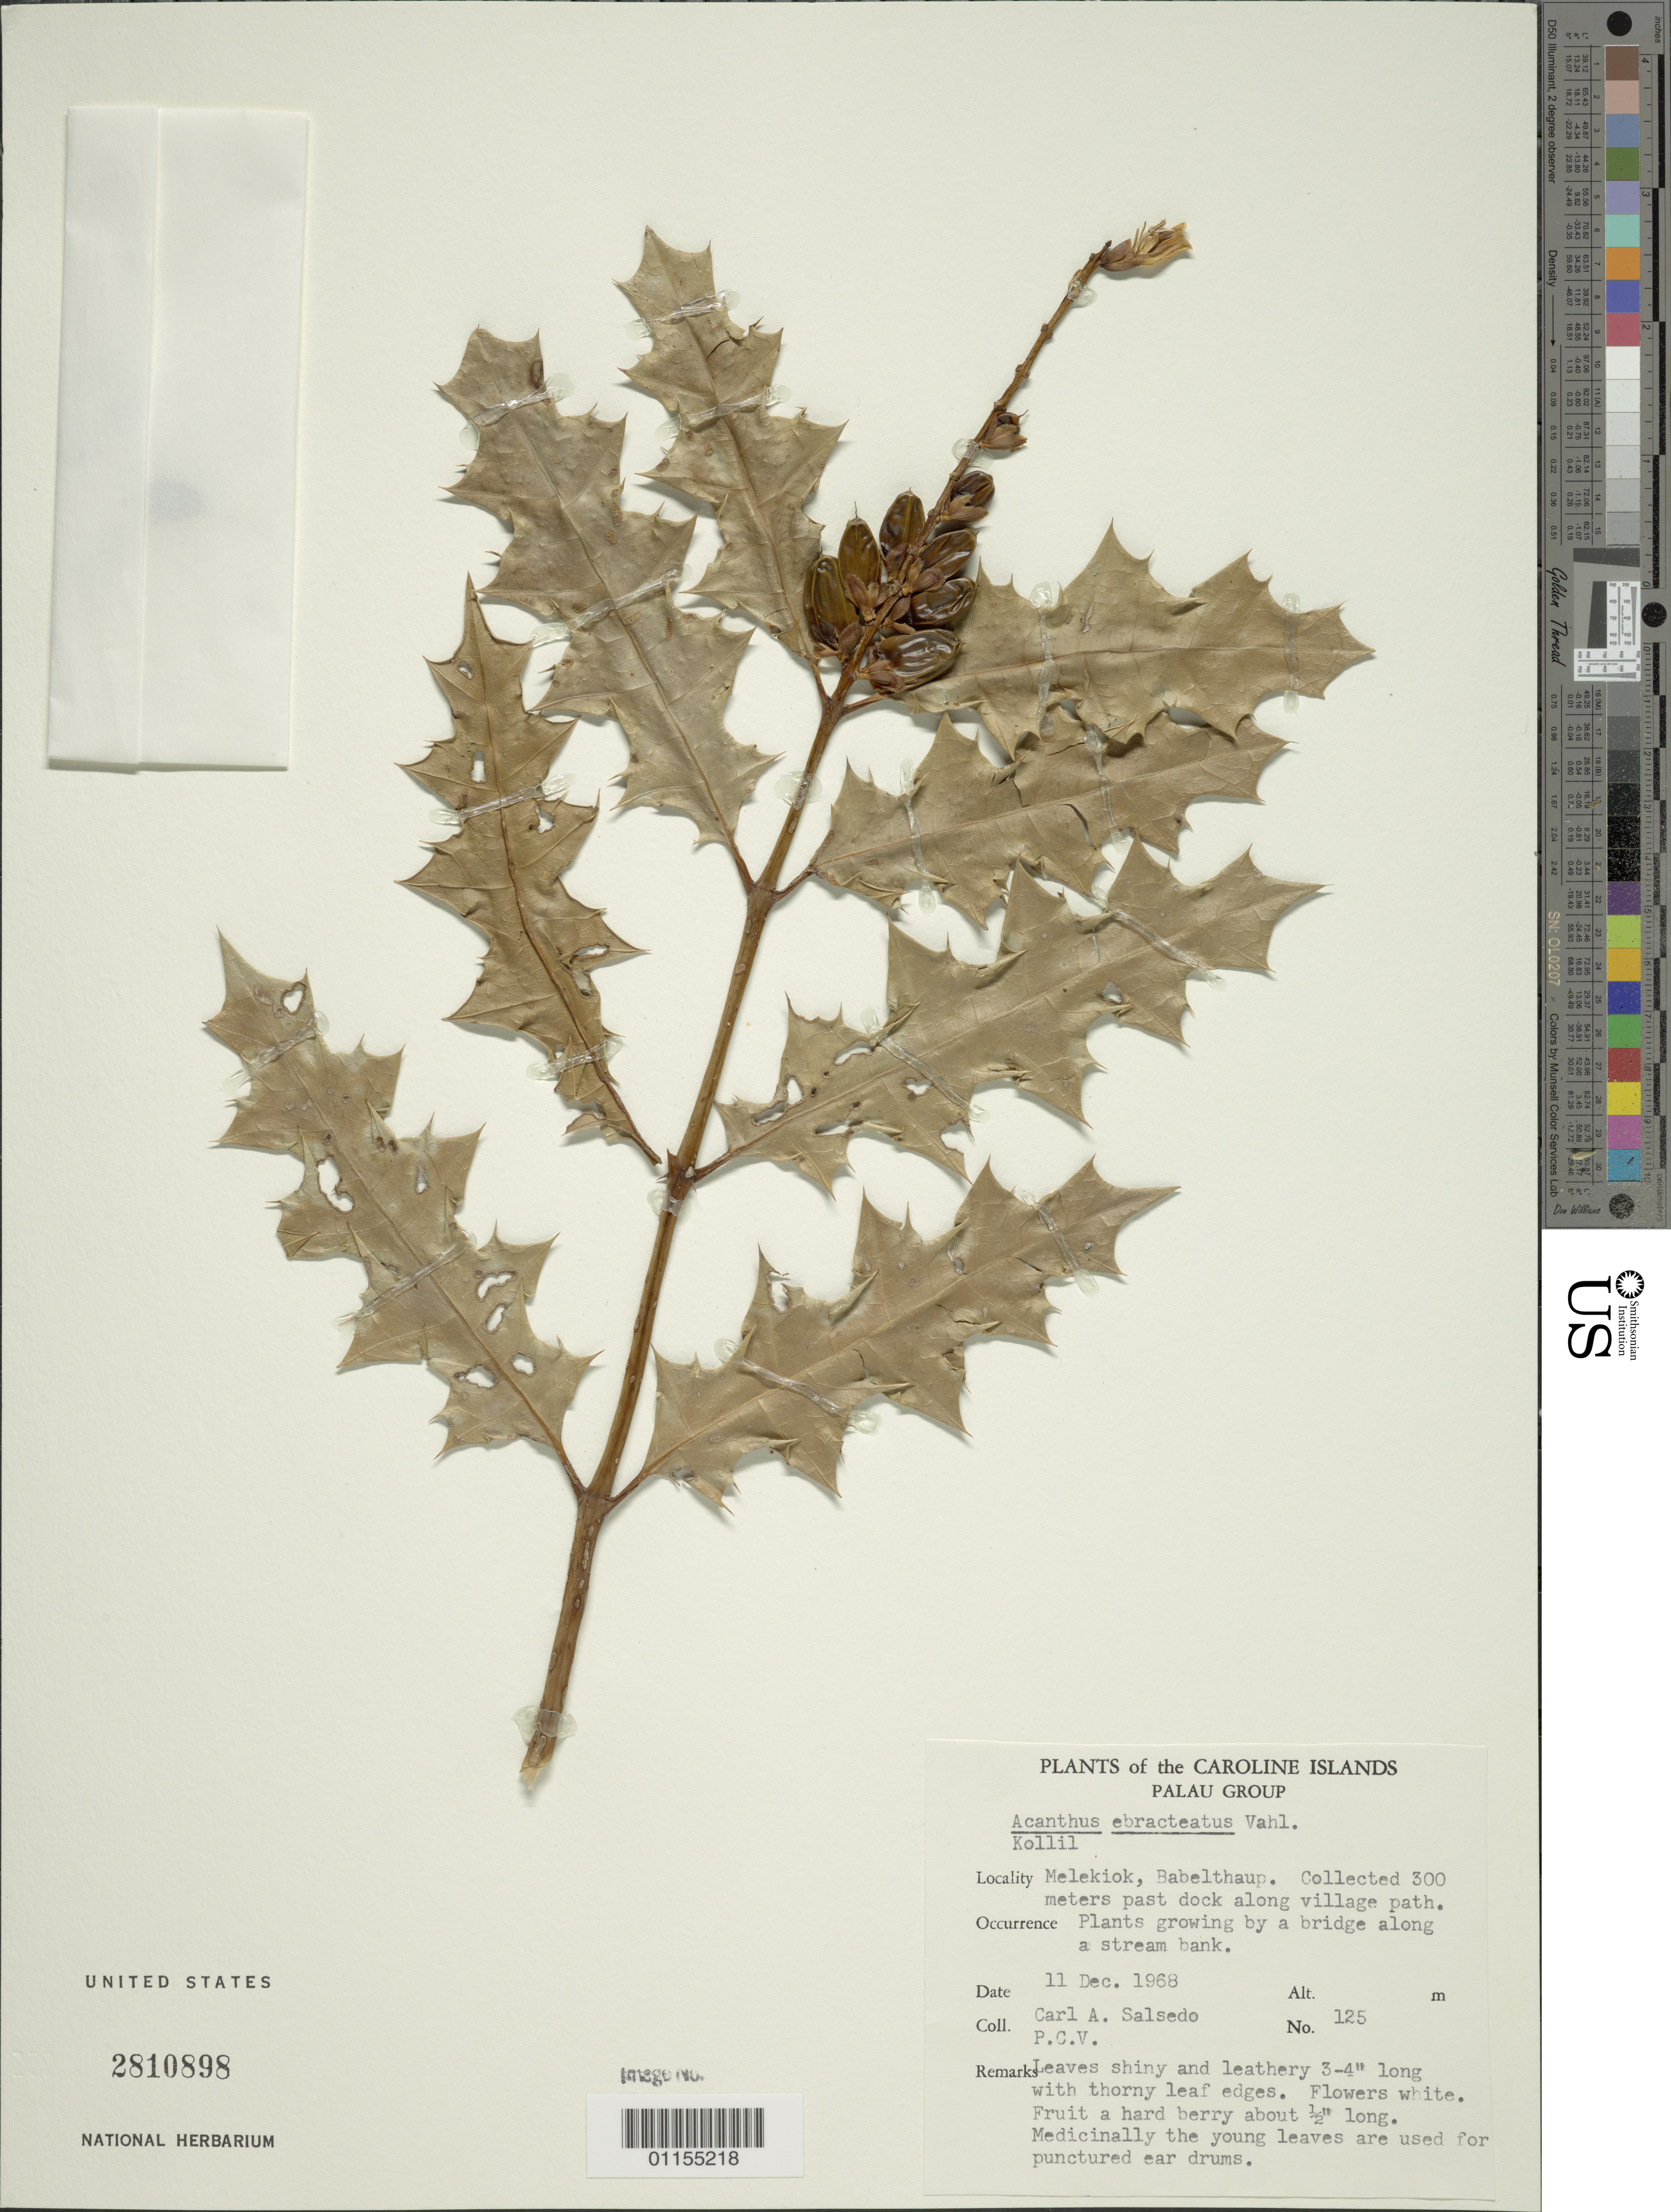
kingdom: Plantae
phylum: Tracheophyta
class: Magnoliopsida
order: Lamiales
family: Acanthaceae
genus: Acanthus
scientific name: Acanthus ebracteatus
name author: Vahl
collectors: C.A. Salsedo & PCV trainees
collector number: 125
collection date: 1968-12-11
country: Palau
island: Babeldaob [Babelthuap]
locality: Melekiok. Collected 300 meters past dock along village path.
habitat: along a stream bank.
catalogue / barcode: US 2810898